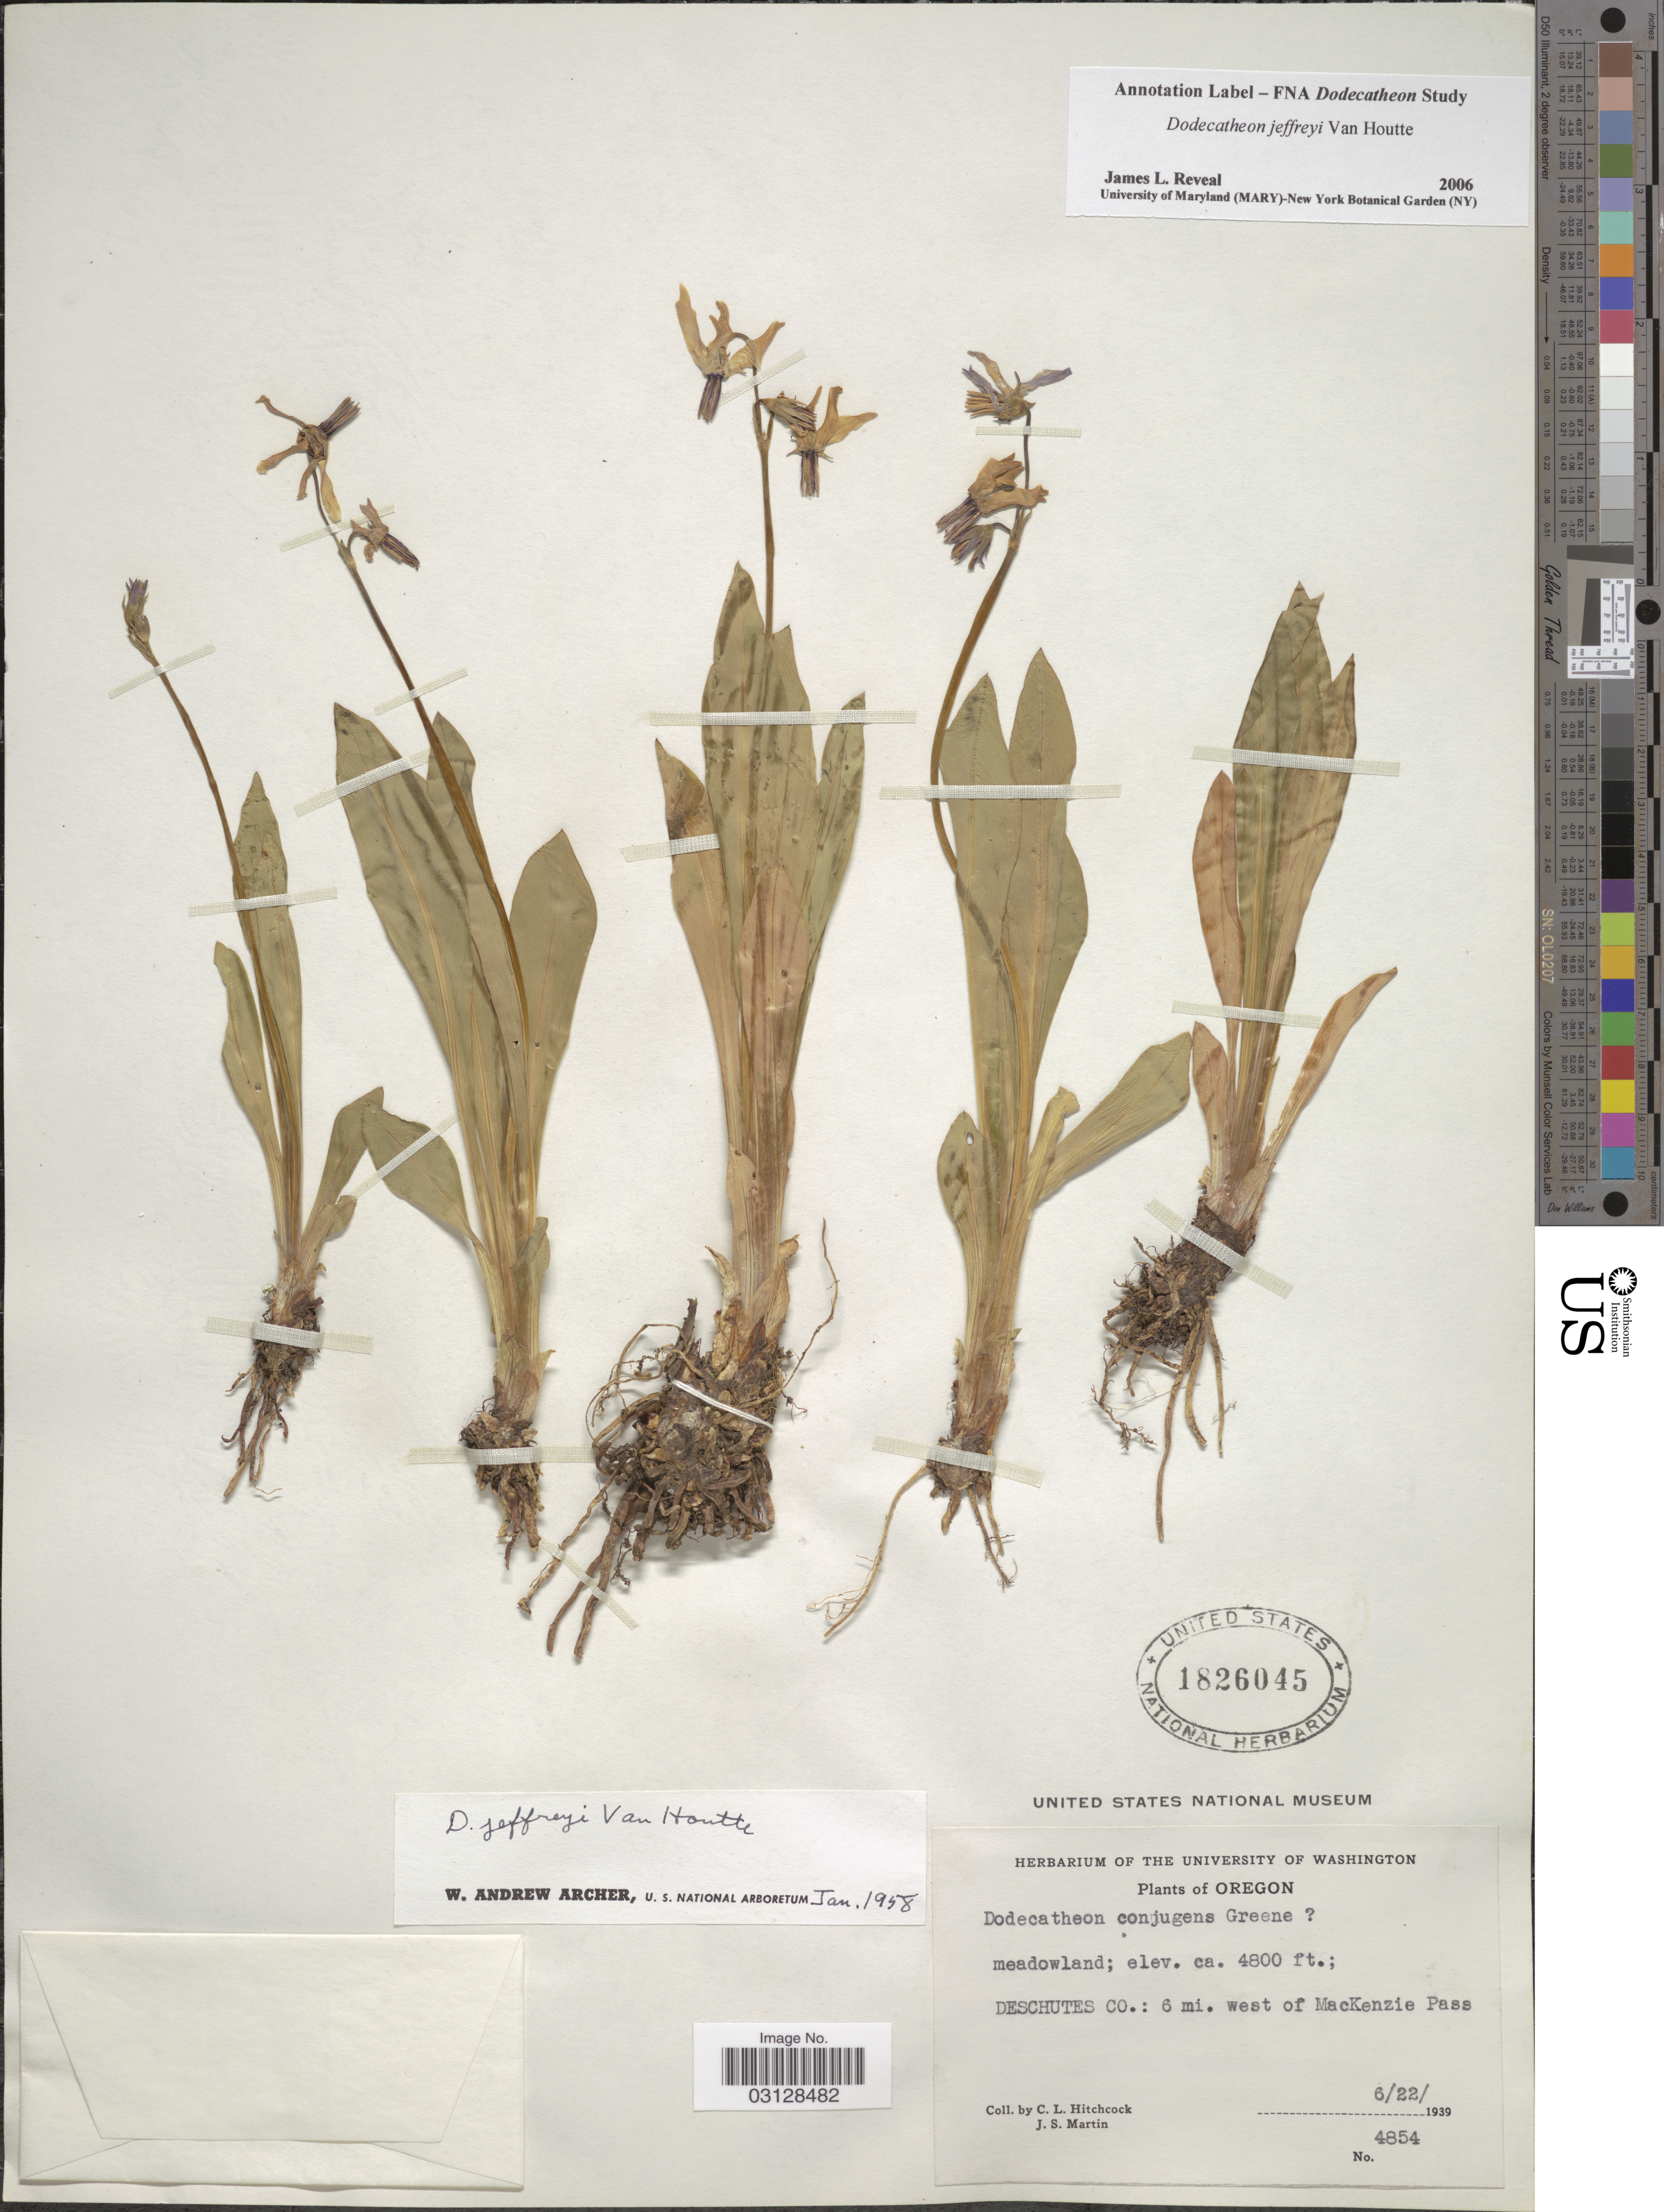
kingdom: Plantae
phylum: Tracheophyta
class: Magnoliopsida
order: Ericales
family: Primulaceae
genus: Dodecatheon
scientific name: Dodecatheon jeffreyi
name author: Van Houtte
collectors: C. L. Hitchcock & J. S. Martin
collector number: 4854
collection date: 1939-06-22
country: United States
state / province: Oregon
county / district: Deschutes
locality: Deschutes Co.: 6 mi. west of MacKenzie Pass.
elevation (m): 1463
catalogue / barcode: US 1826045